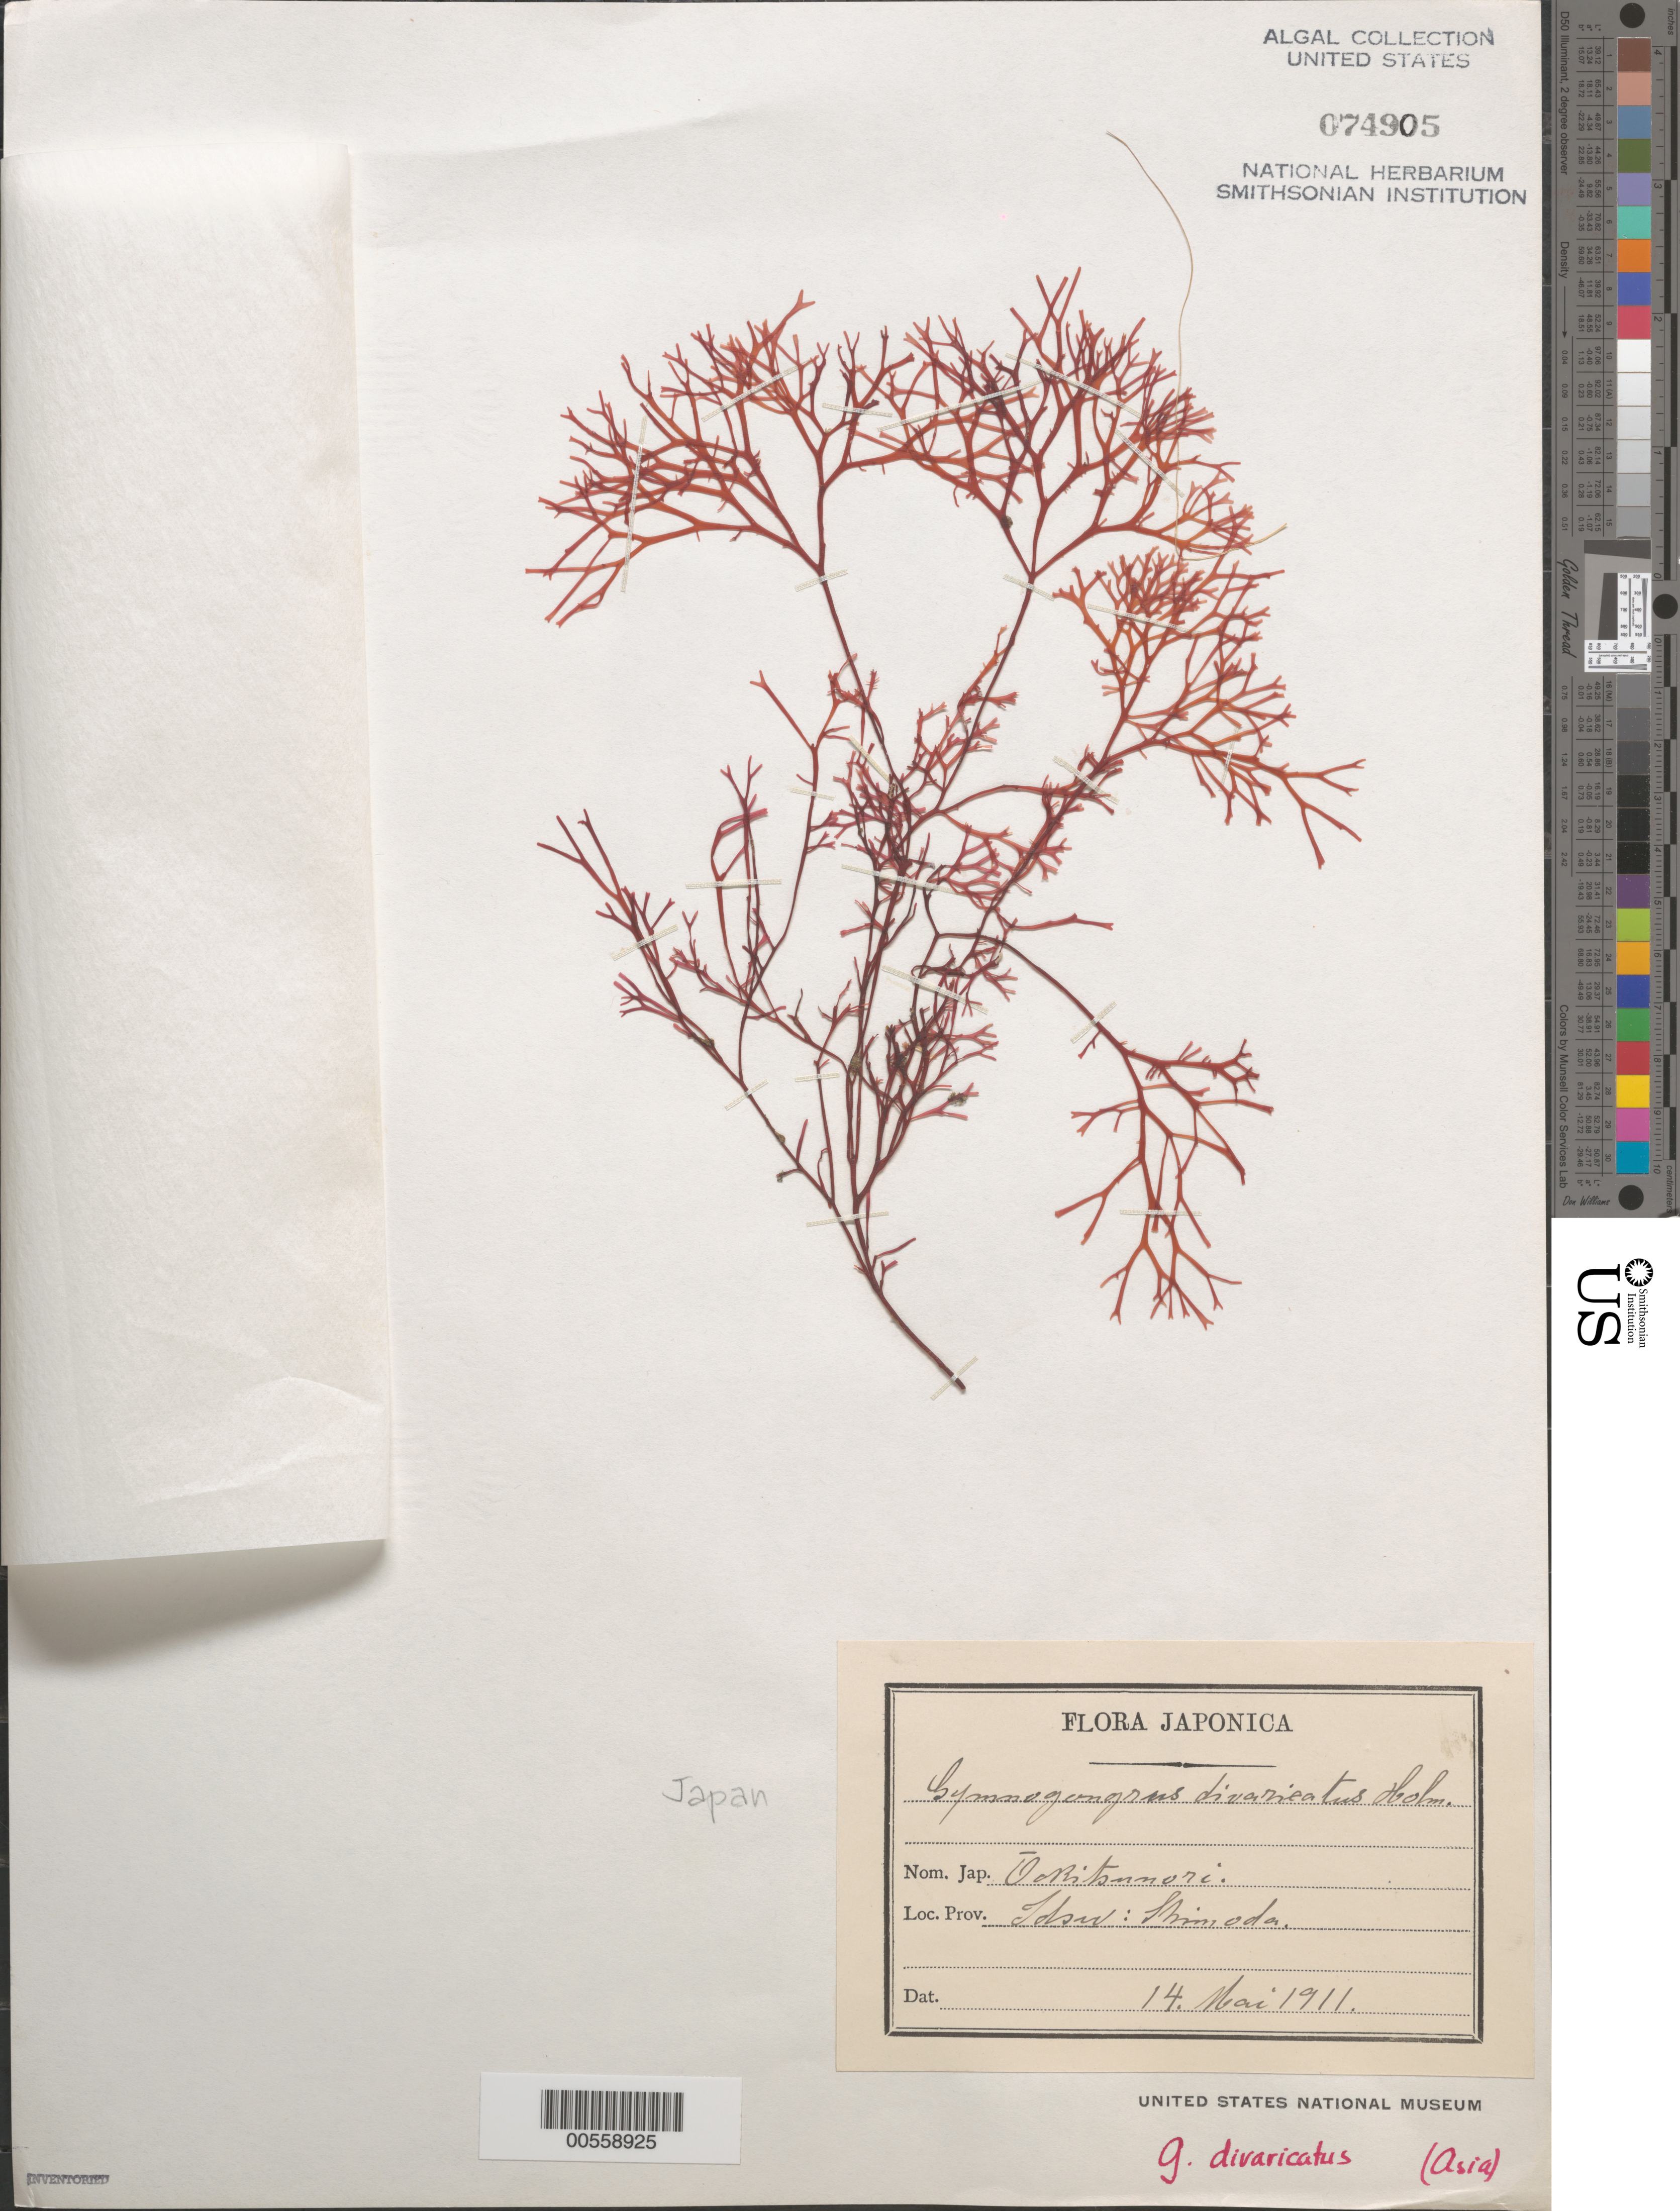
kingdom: Plantae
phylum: Rhodophyta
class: Florideophyceae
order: Gigartinales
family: Phyllophoraceae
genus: Besa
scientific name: Besa divaricata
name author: (E.M. Holmes) M.S.Calderon & S.M. Boo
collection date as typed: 14 May 1911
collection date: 1911-05-14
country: Japan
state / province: Sizuoka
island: Honshu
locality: Shimoda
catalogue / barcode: US 74905